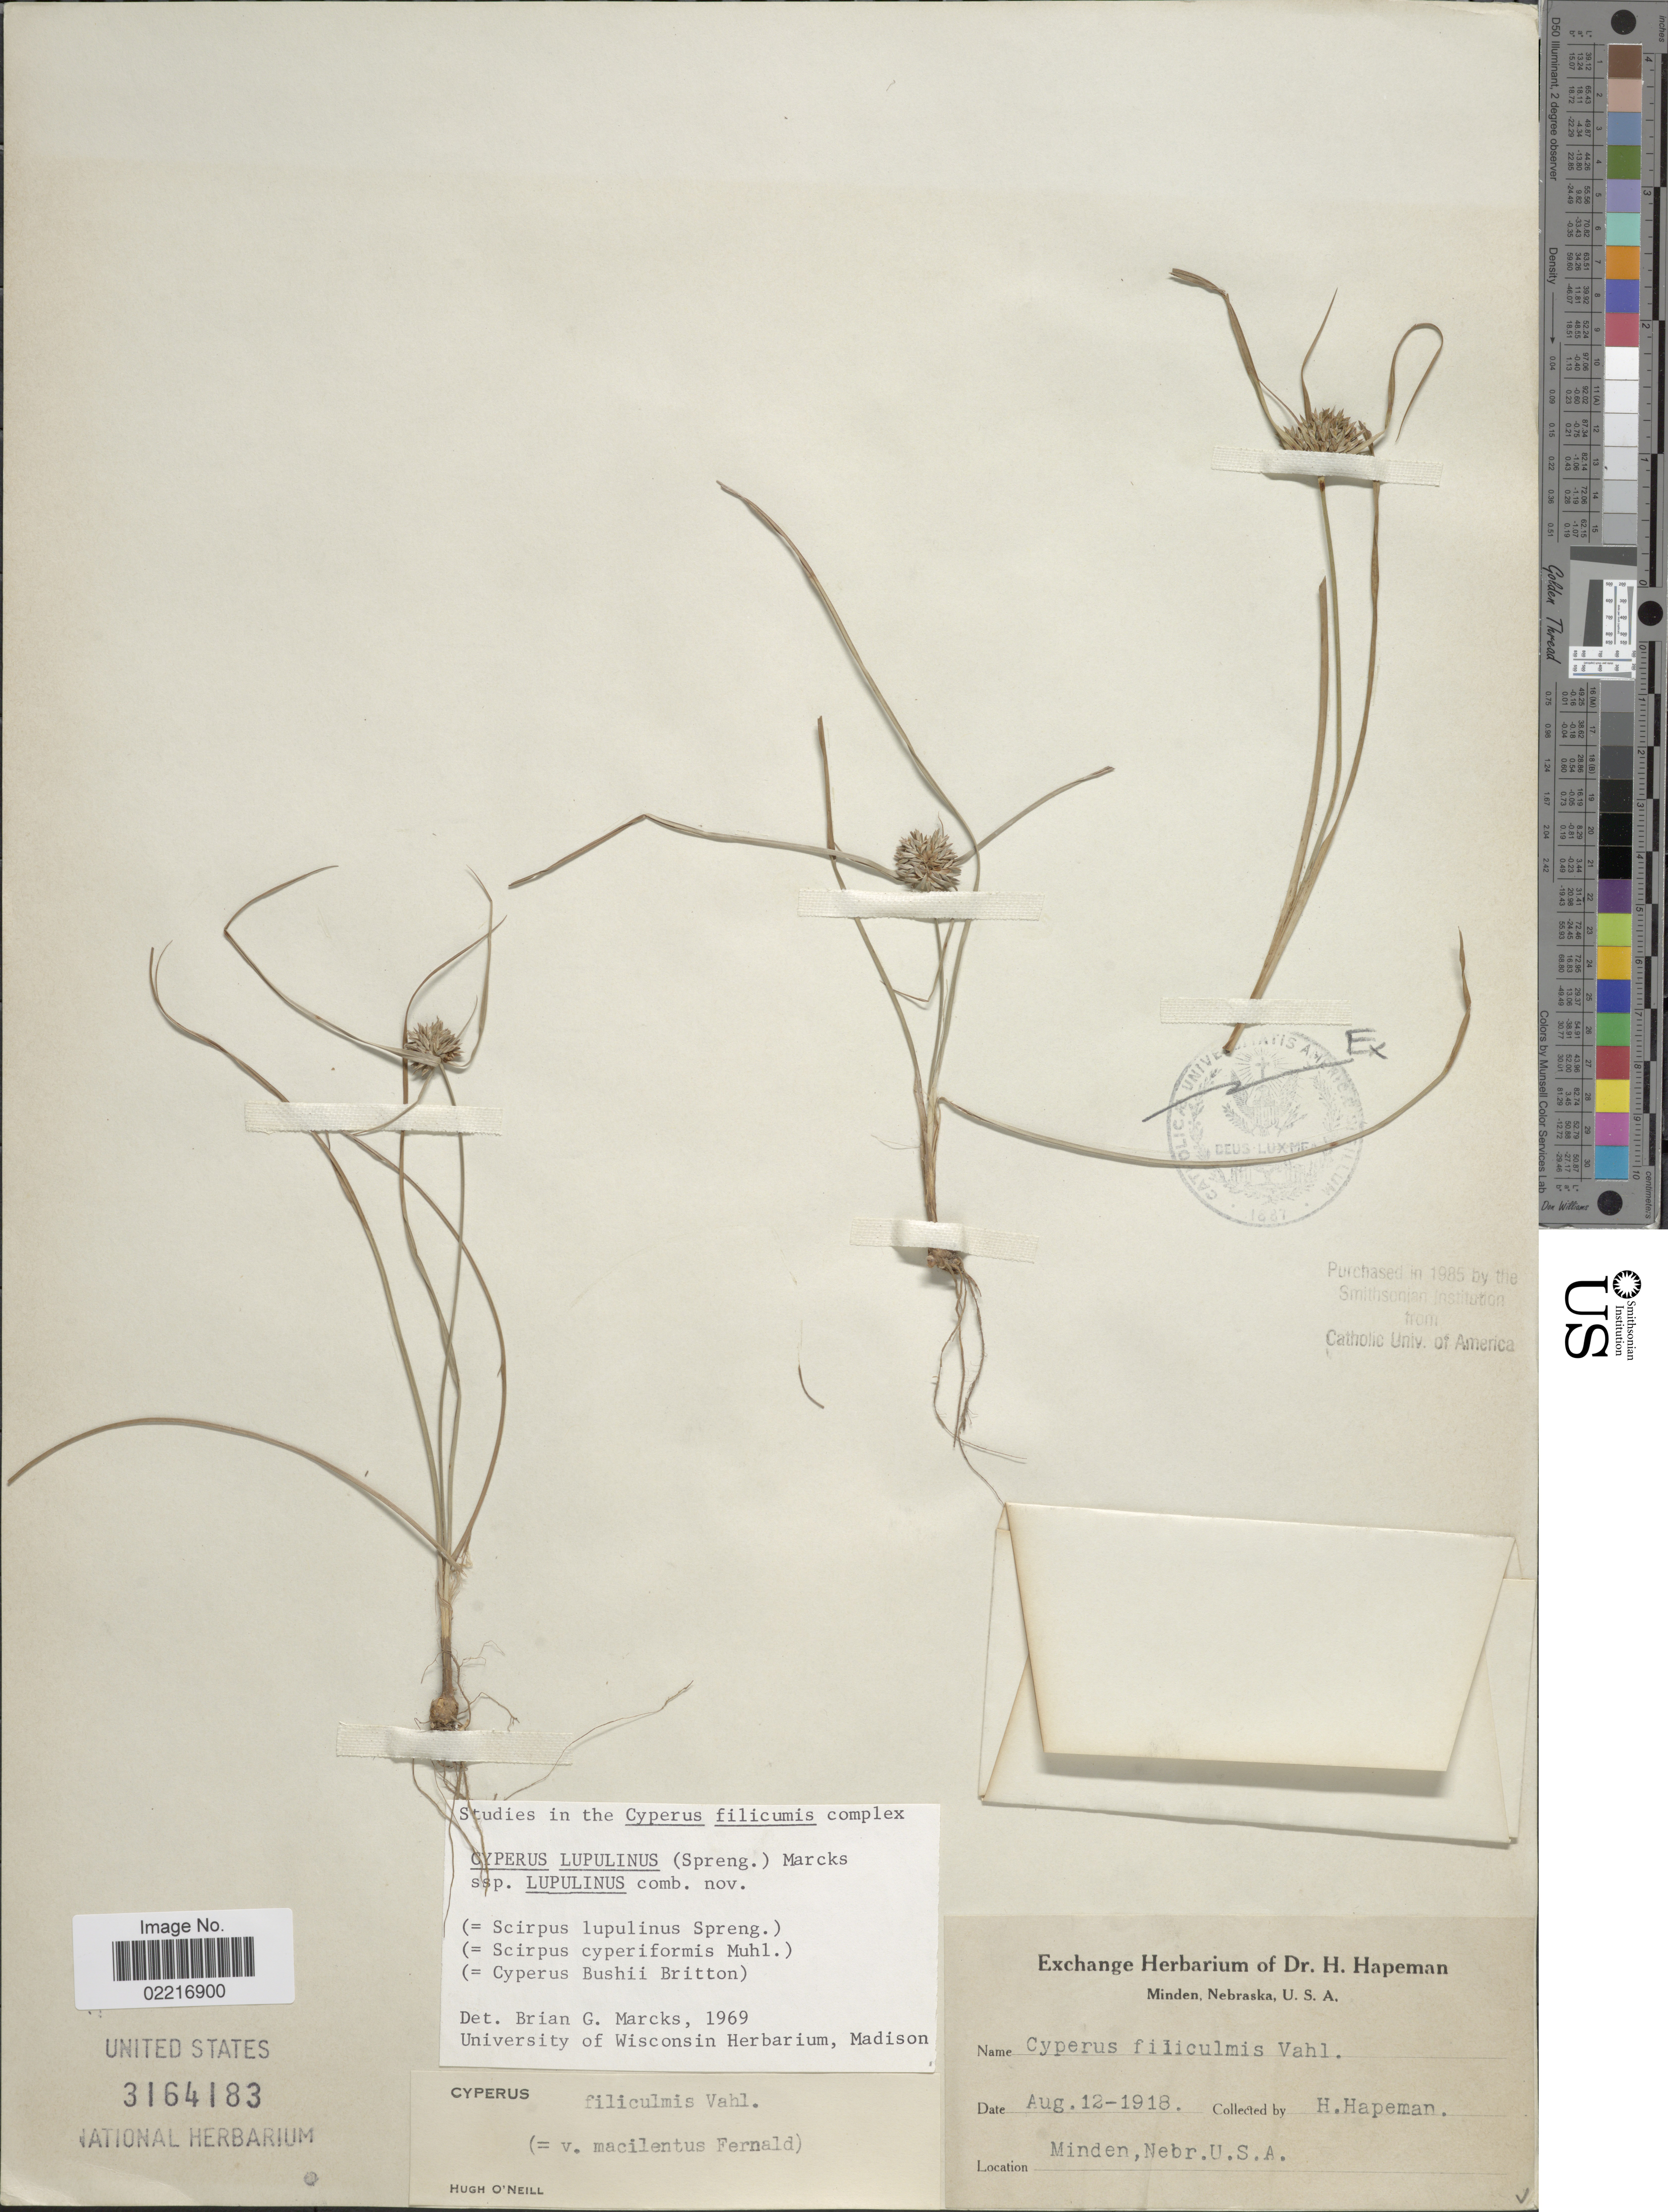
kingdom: Plantae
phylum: Tracheophyta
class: Liliopsida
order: Poales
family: Cyperaceae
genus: Cyperus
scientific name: Cyperus lupulinus subsp. lupulinus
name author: (Spreng.) Marcks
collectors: H. Hapeman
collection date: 1918-08-12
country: United States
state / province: Nebraska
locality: Minden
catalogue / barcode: US 3164183